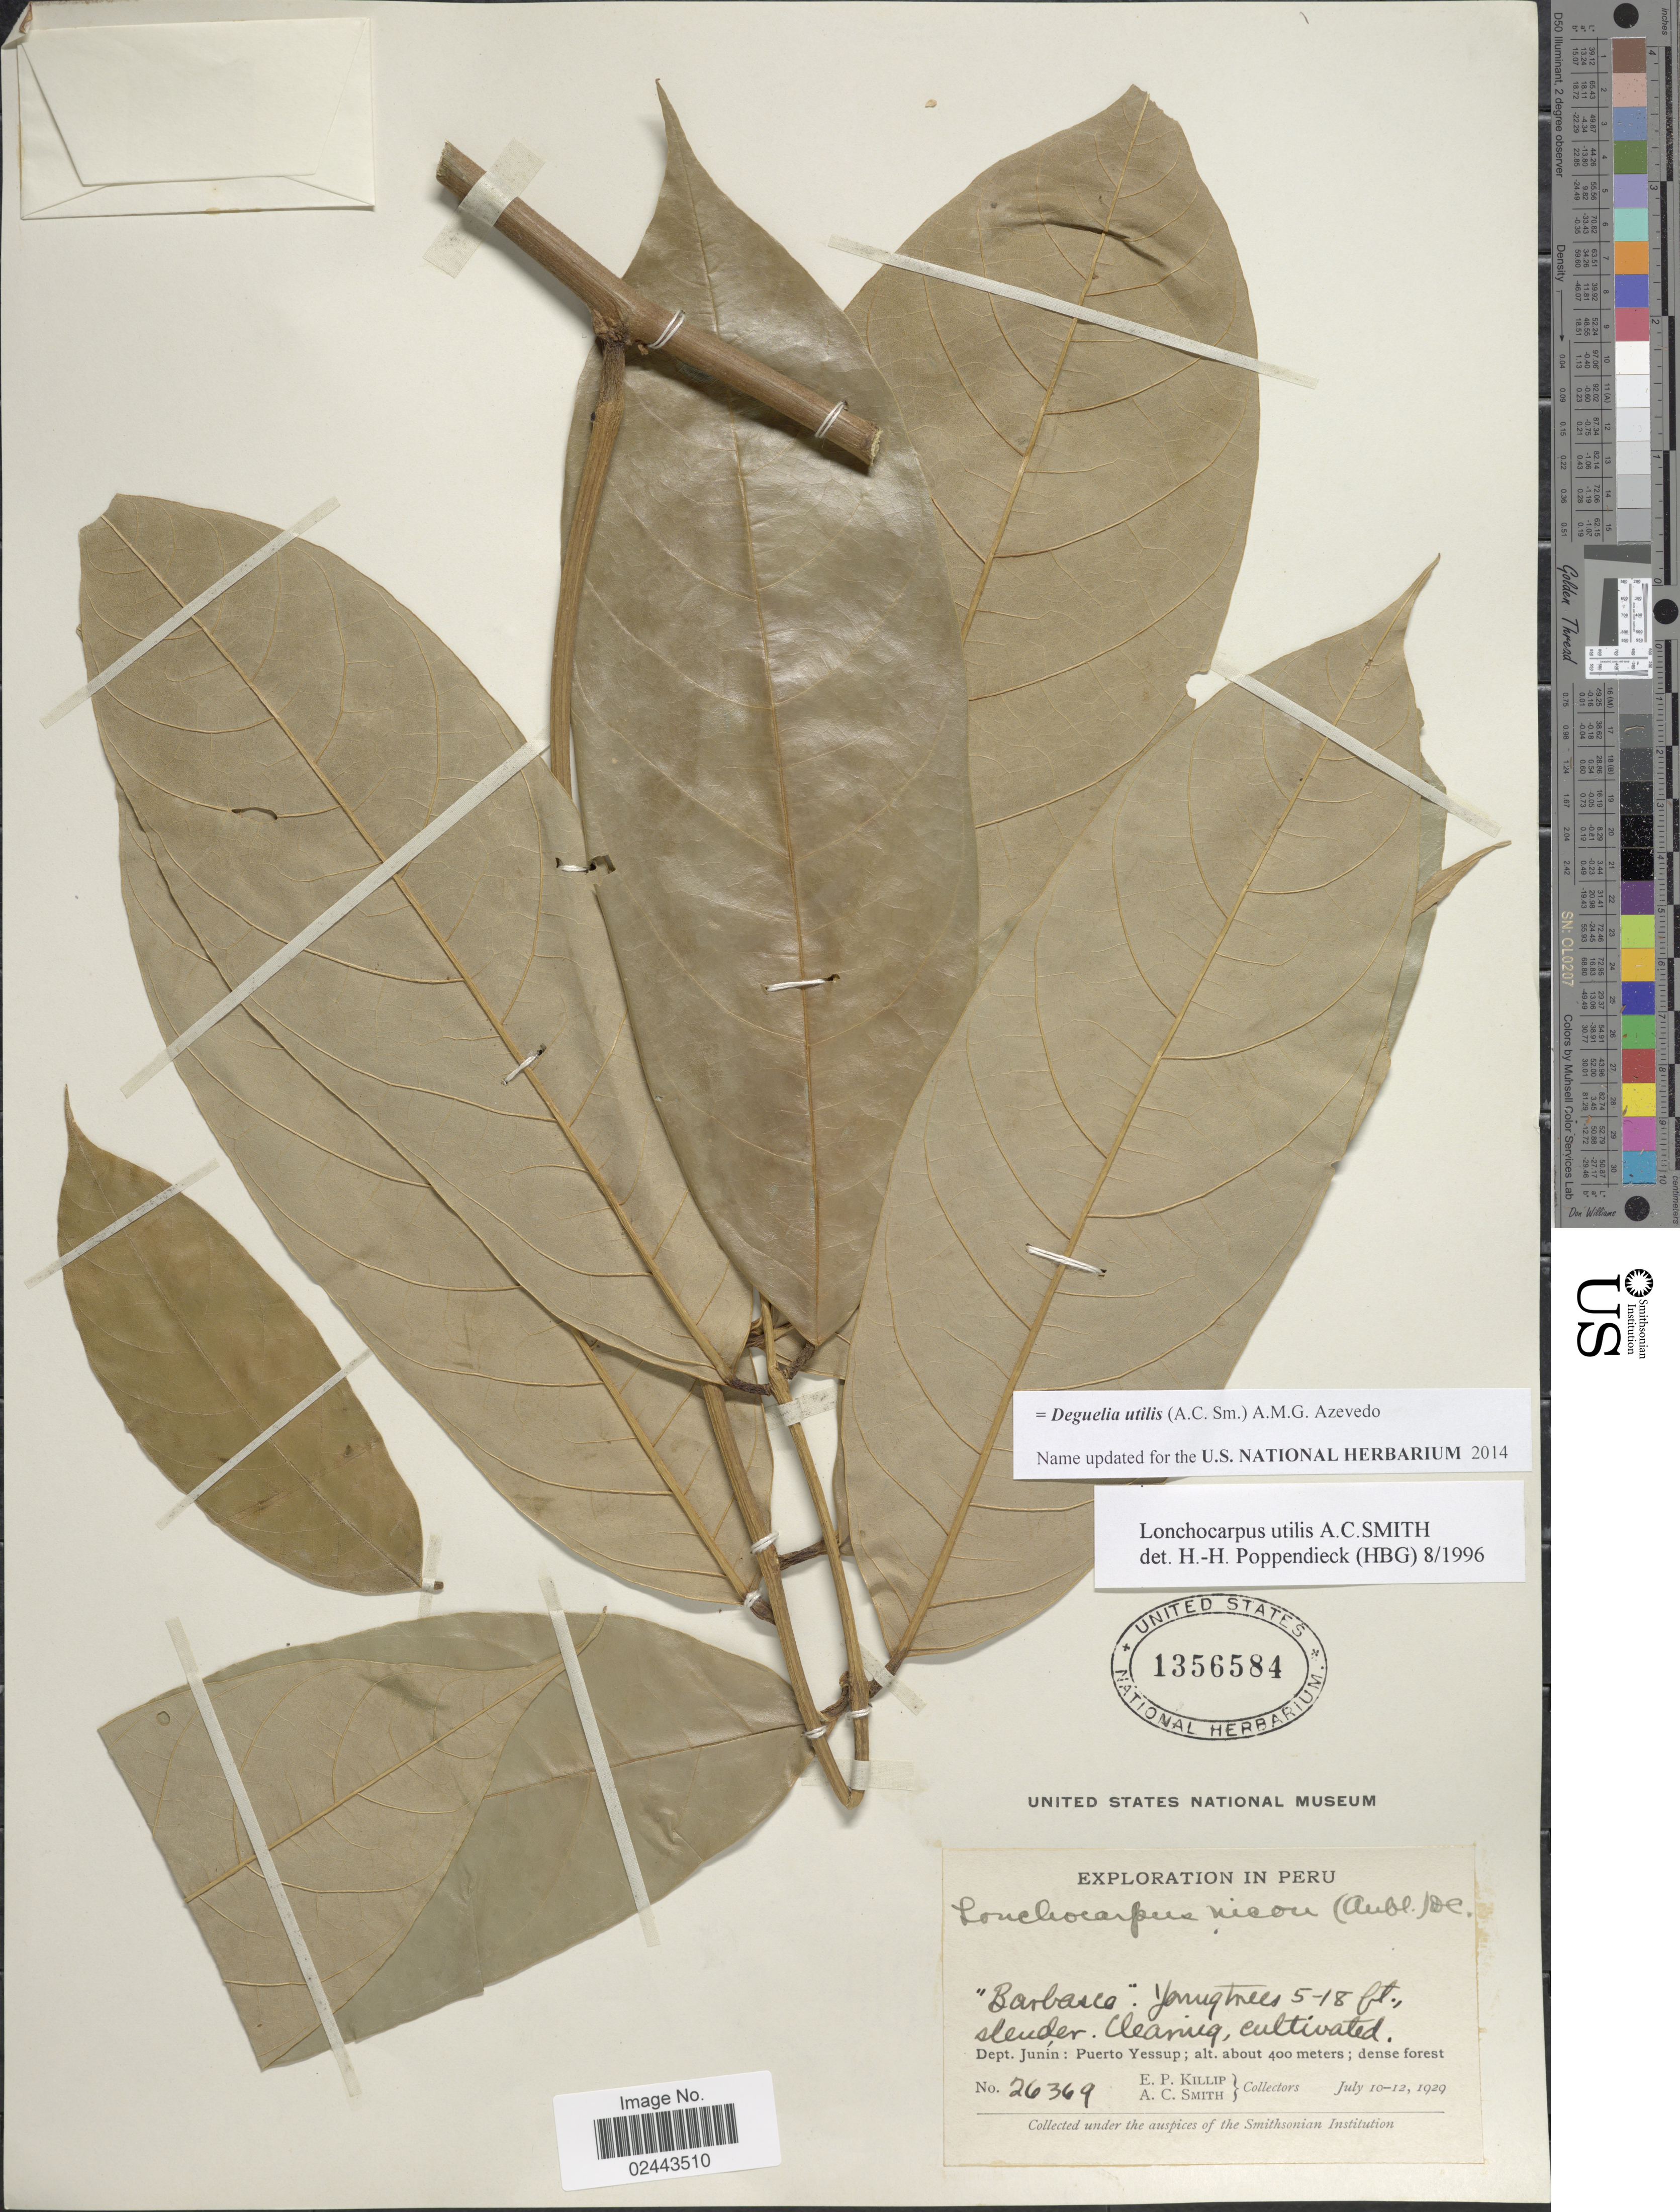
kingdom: Plantae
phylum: Tracheophyta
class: Magnoliopsida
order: Fabales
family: Fabaceae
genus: Deguelia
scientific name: Deguelia utilis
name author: (A.C. Sm.) A.M.G. Azevedo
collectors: E. P. Killip & A. C. Smith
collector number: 26369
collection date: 1929-07-10/1929-07-12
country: Peru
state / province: Junín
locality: Clearing, Puerto Yessup; dense forest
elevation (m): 400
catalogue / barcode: US 1356584